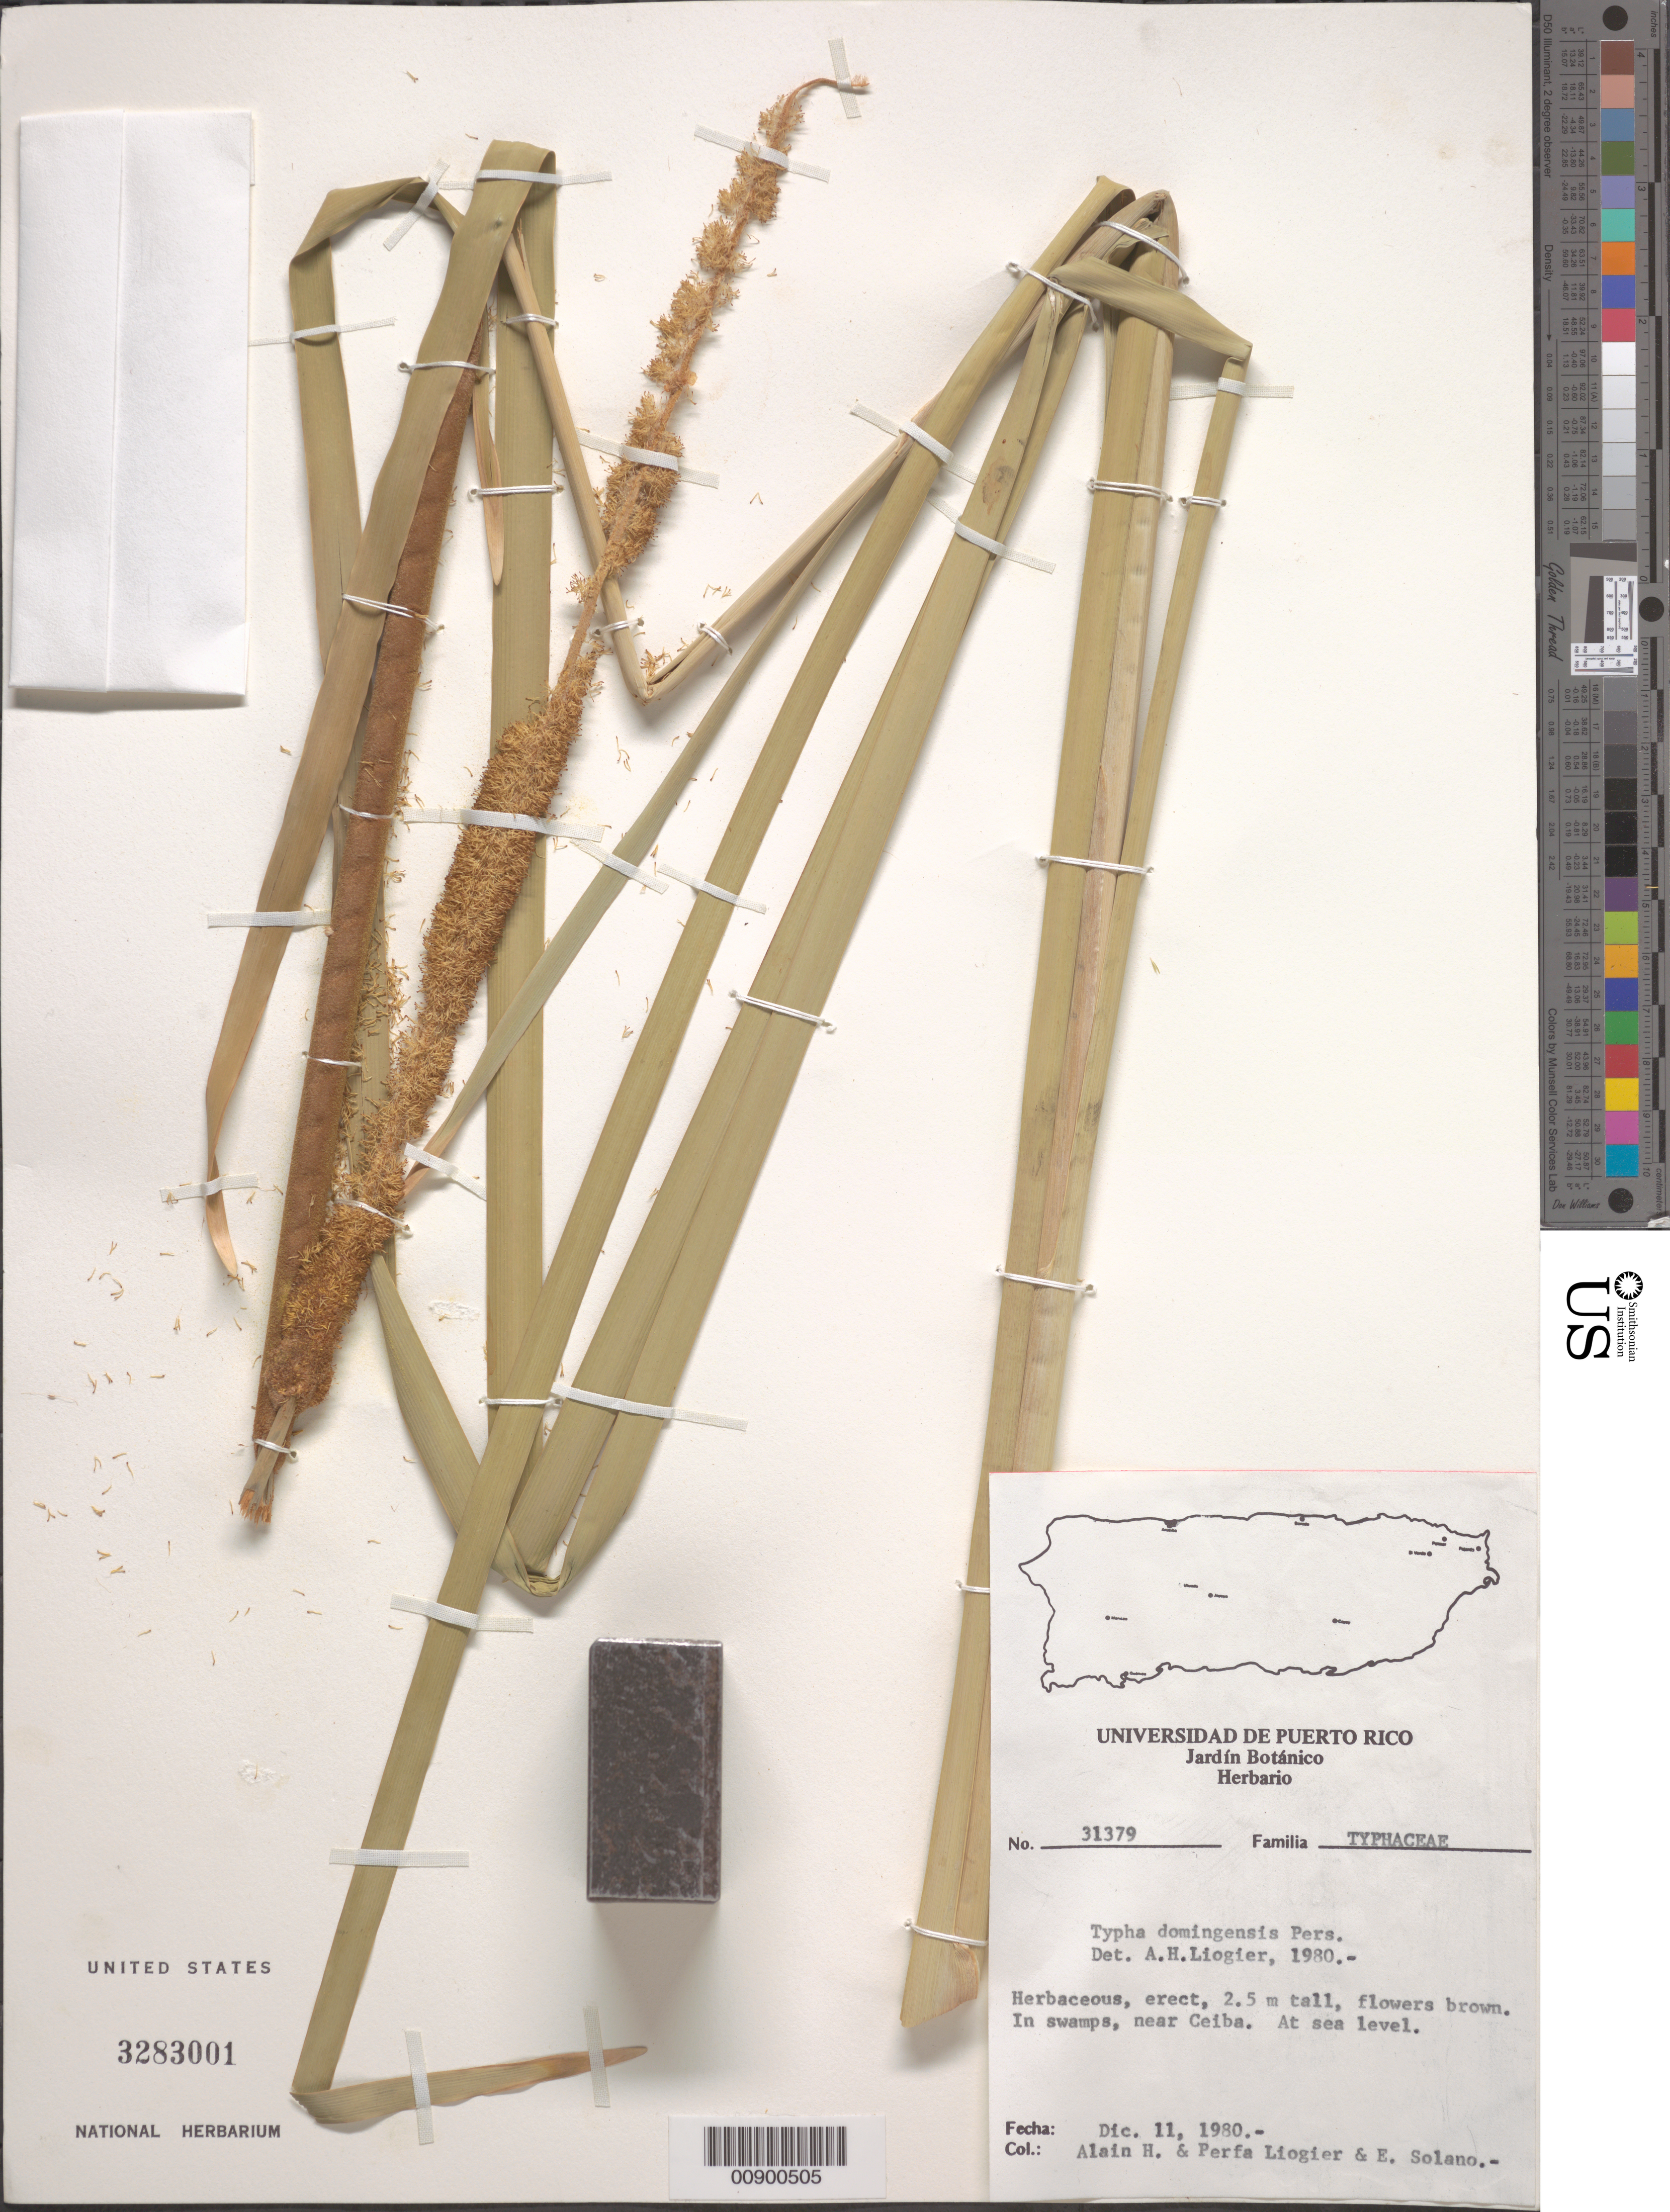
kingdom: Plantae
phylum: Tracheophyta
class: Liliopsida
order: Poales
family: Typhaceae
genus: Typha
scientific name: Typha domingensis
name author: Pers.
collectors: A. H. Liogier, M. P. Liogier & E. Solano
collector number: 31379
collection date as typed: Nov 1980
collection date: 1980-11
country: Puerto Rico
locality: Near Ceiba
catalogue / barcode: US 3283001